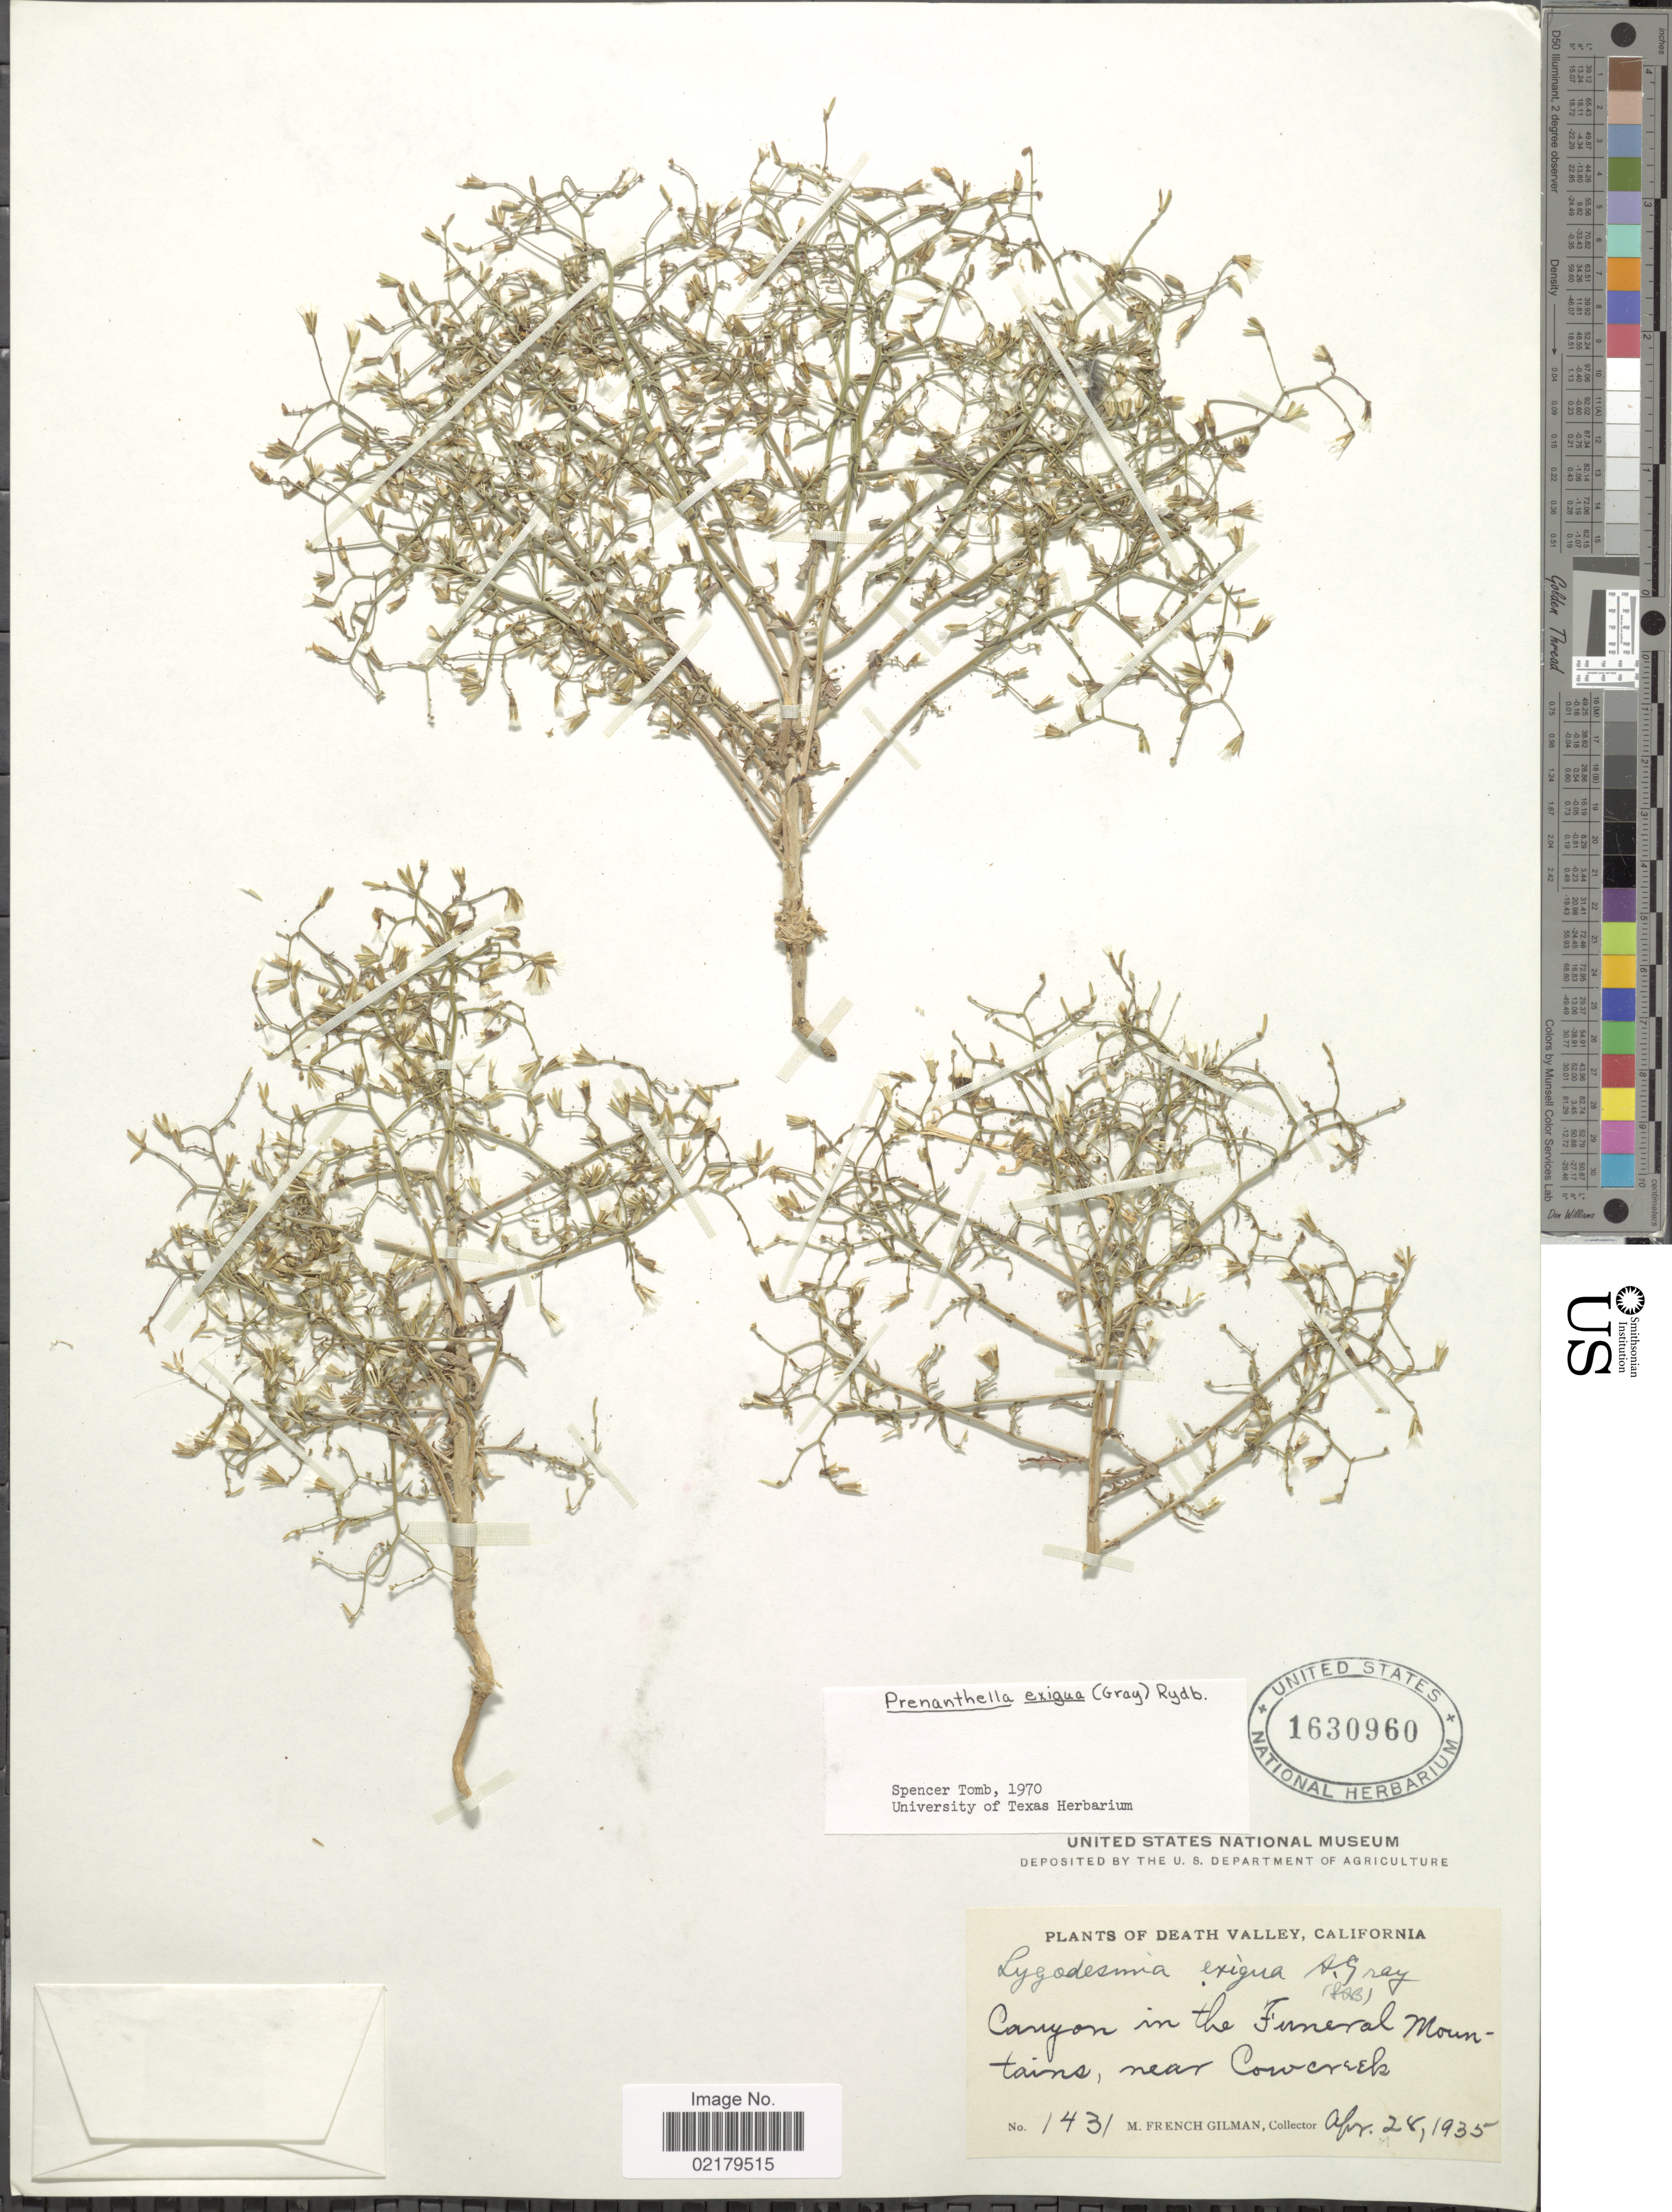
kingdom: Plantae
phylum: Tracheophyta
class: Magnoliopsida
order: Asterales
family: Asteraceae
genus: Prenanthella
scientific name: Prenanthella exigua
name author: (A. Gray) Rydb.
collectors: M. F. Gilman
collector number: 1431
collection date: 1935-04-28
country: United States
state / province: California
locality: Death Valley, Canyon in the Funeral Mountains near Cowercreek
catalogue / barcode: US 1630960